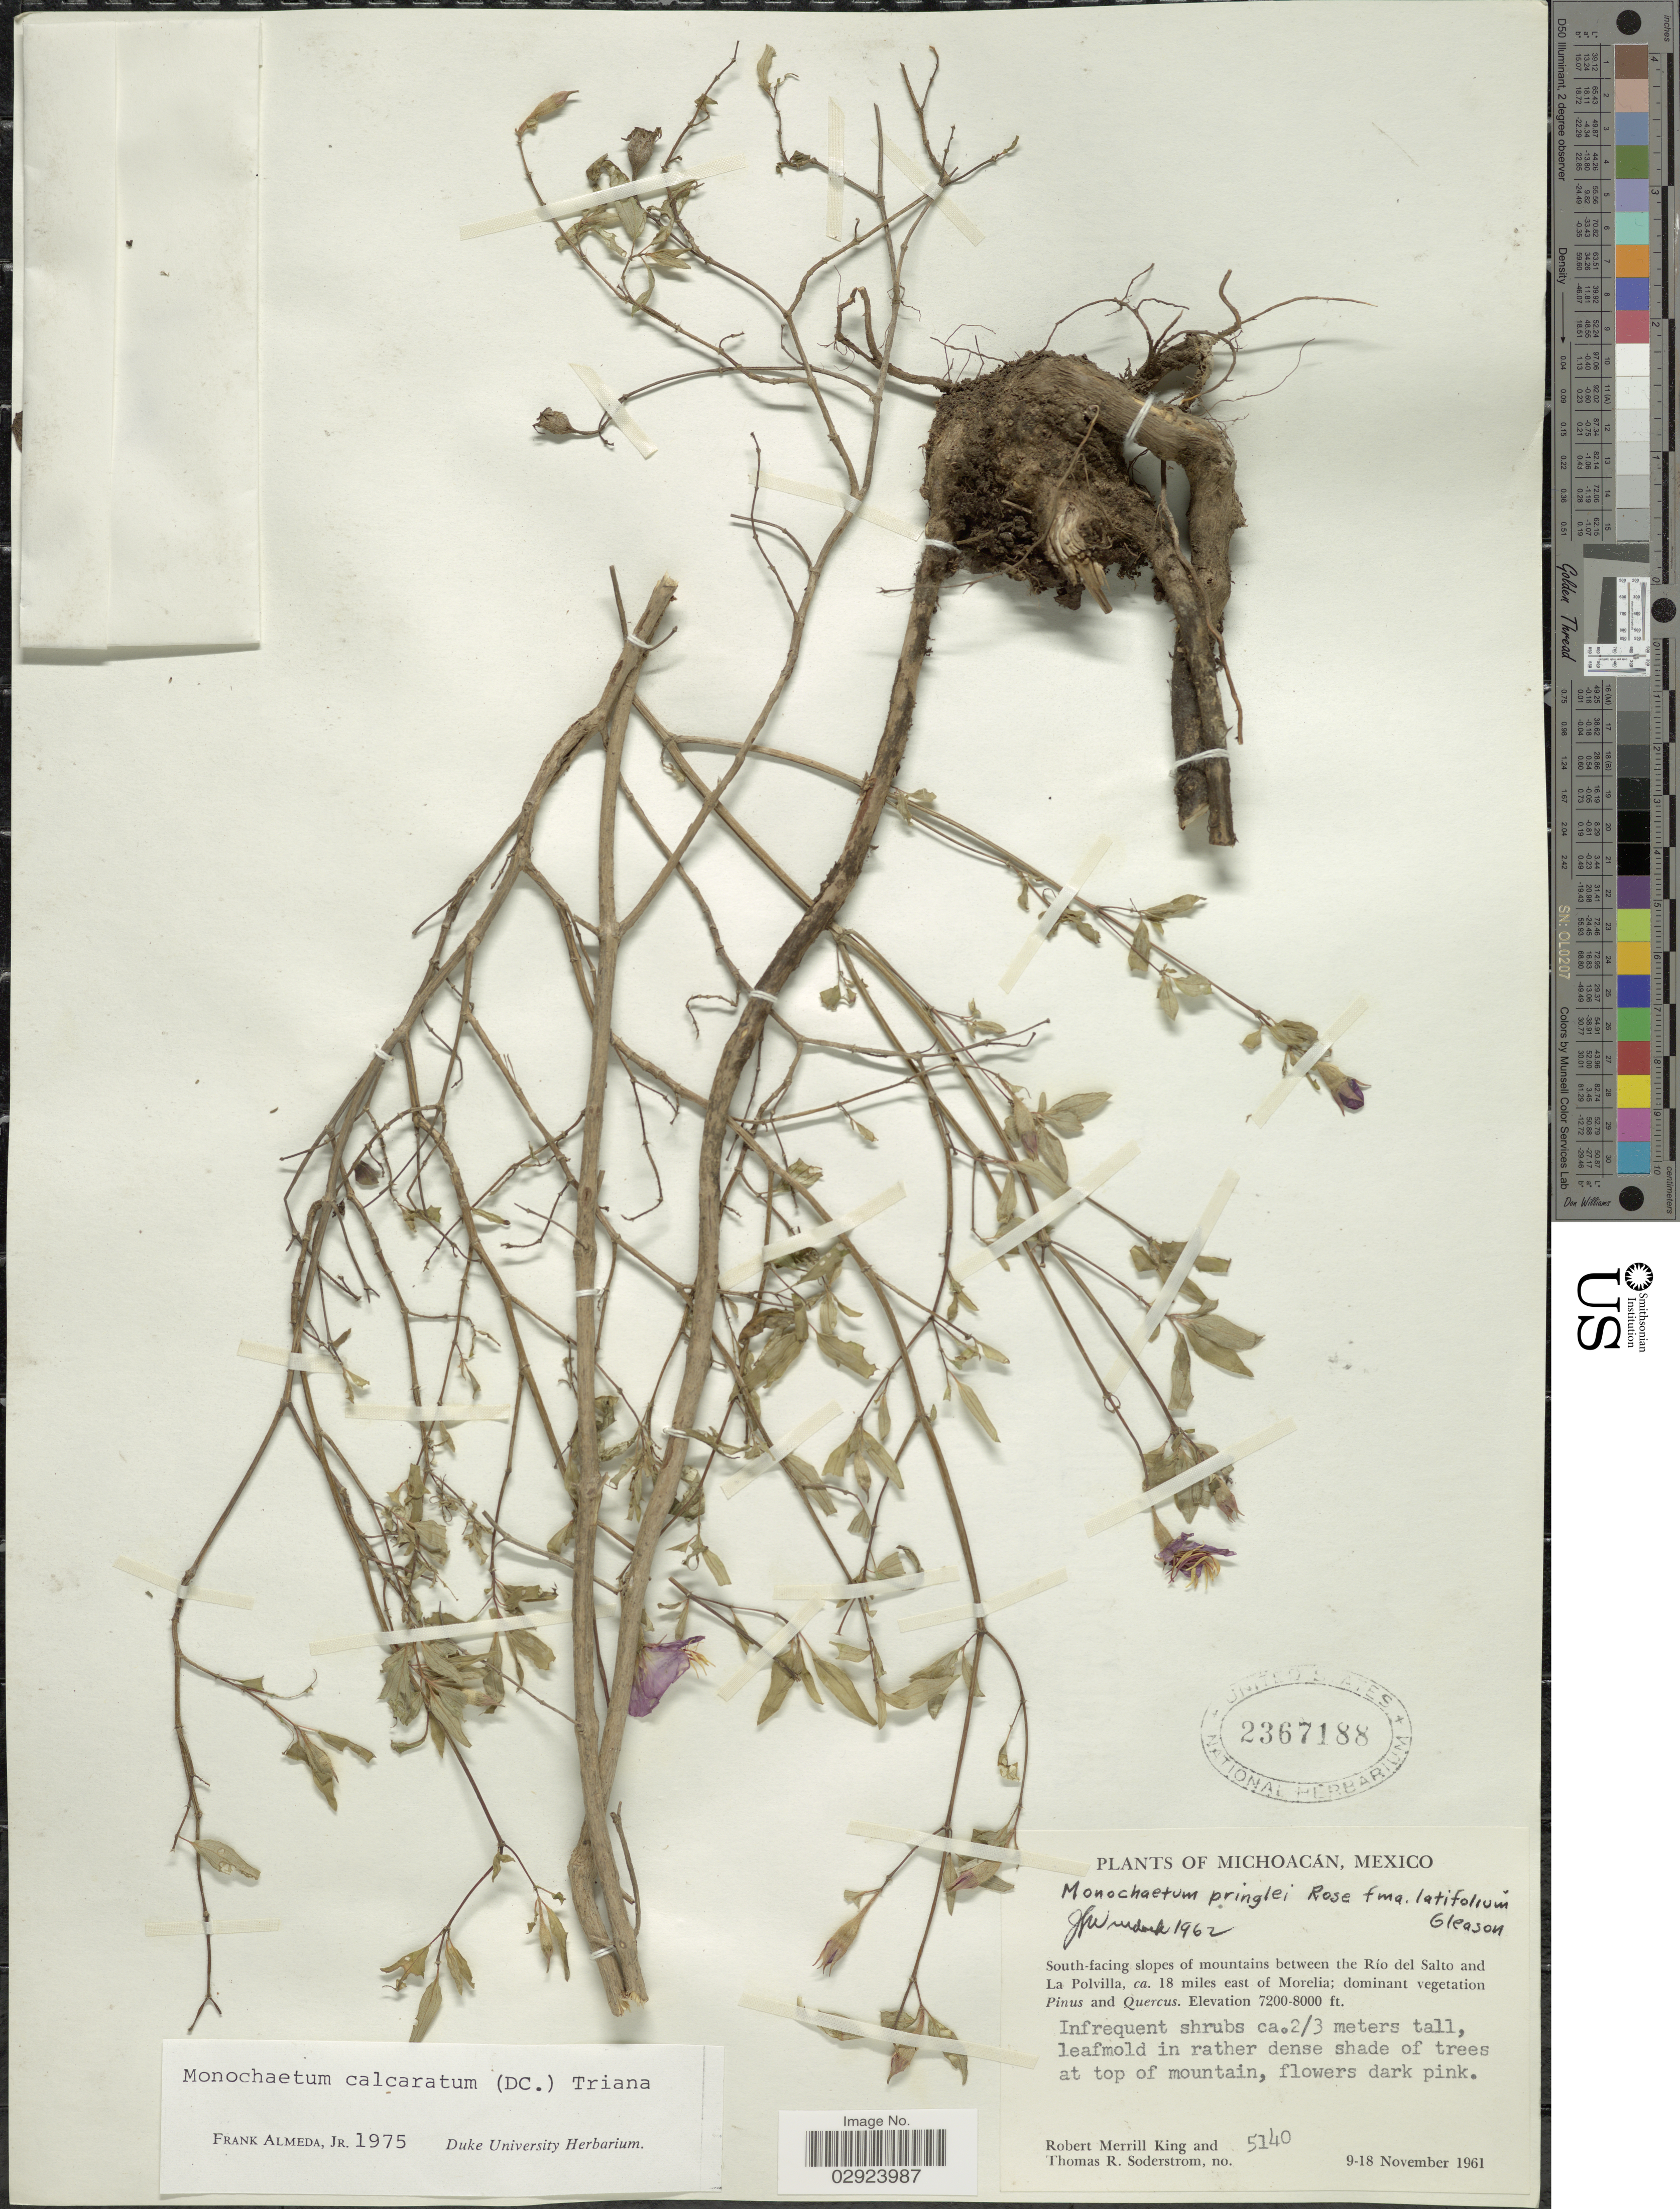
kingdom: Plantae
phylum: Tracheophyta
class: Magnoliopsida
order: Myrtales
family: Melastomataceae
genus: Monochaetum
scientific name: Monochaetum calcaratum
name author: (DC.) Triana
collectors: R. M. King & T. R. Soderstrom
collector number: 5140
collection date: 1961-11-09/1961-11-18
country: Mexico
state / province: Michoacán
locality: South-facing slopes of mountains between the Río del Salto and La Polvilla, ca. 18 miles east of Morelia.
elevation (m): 2195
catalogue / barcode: US 2367188